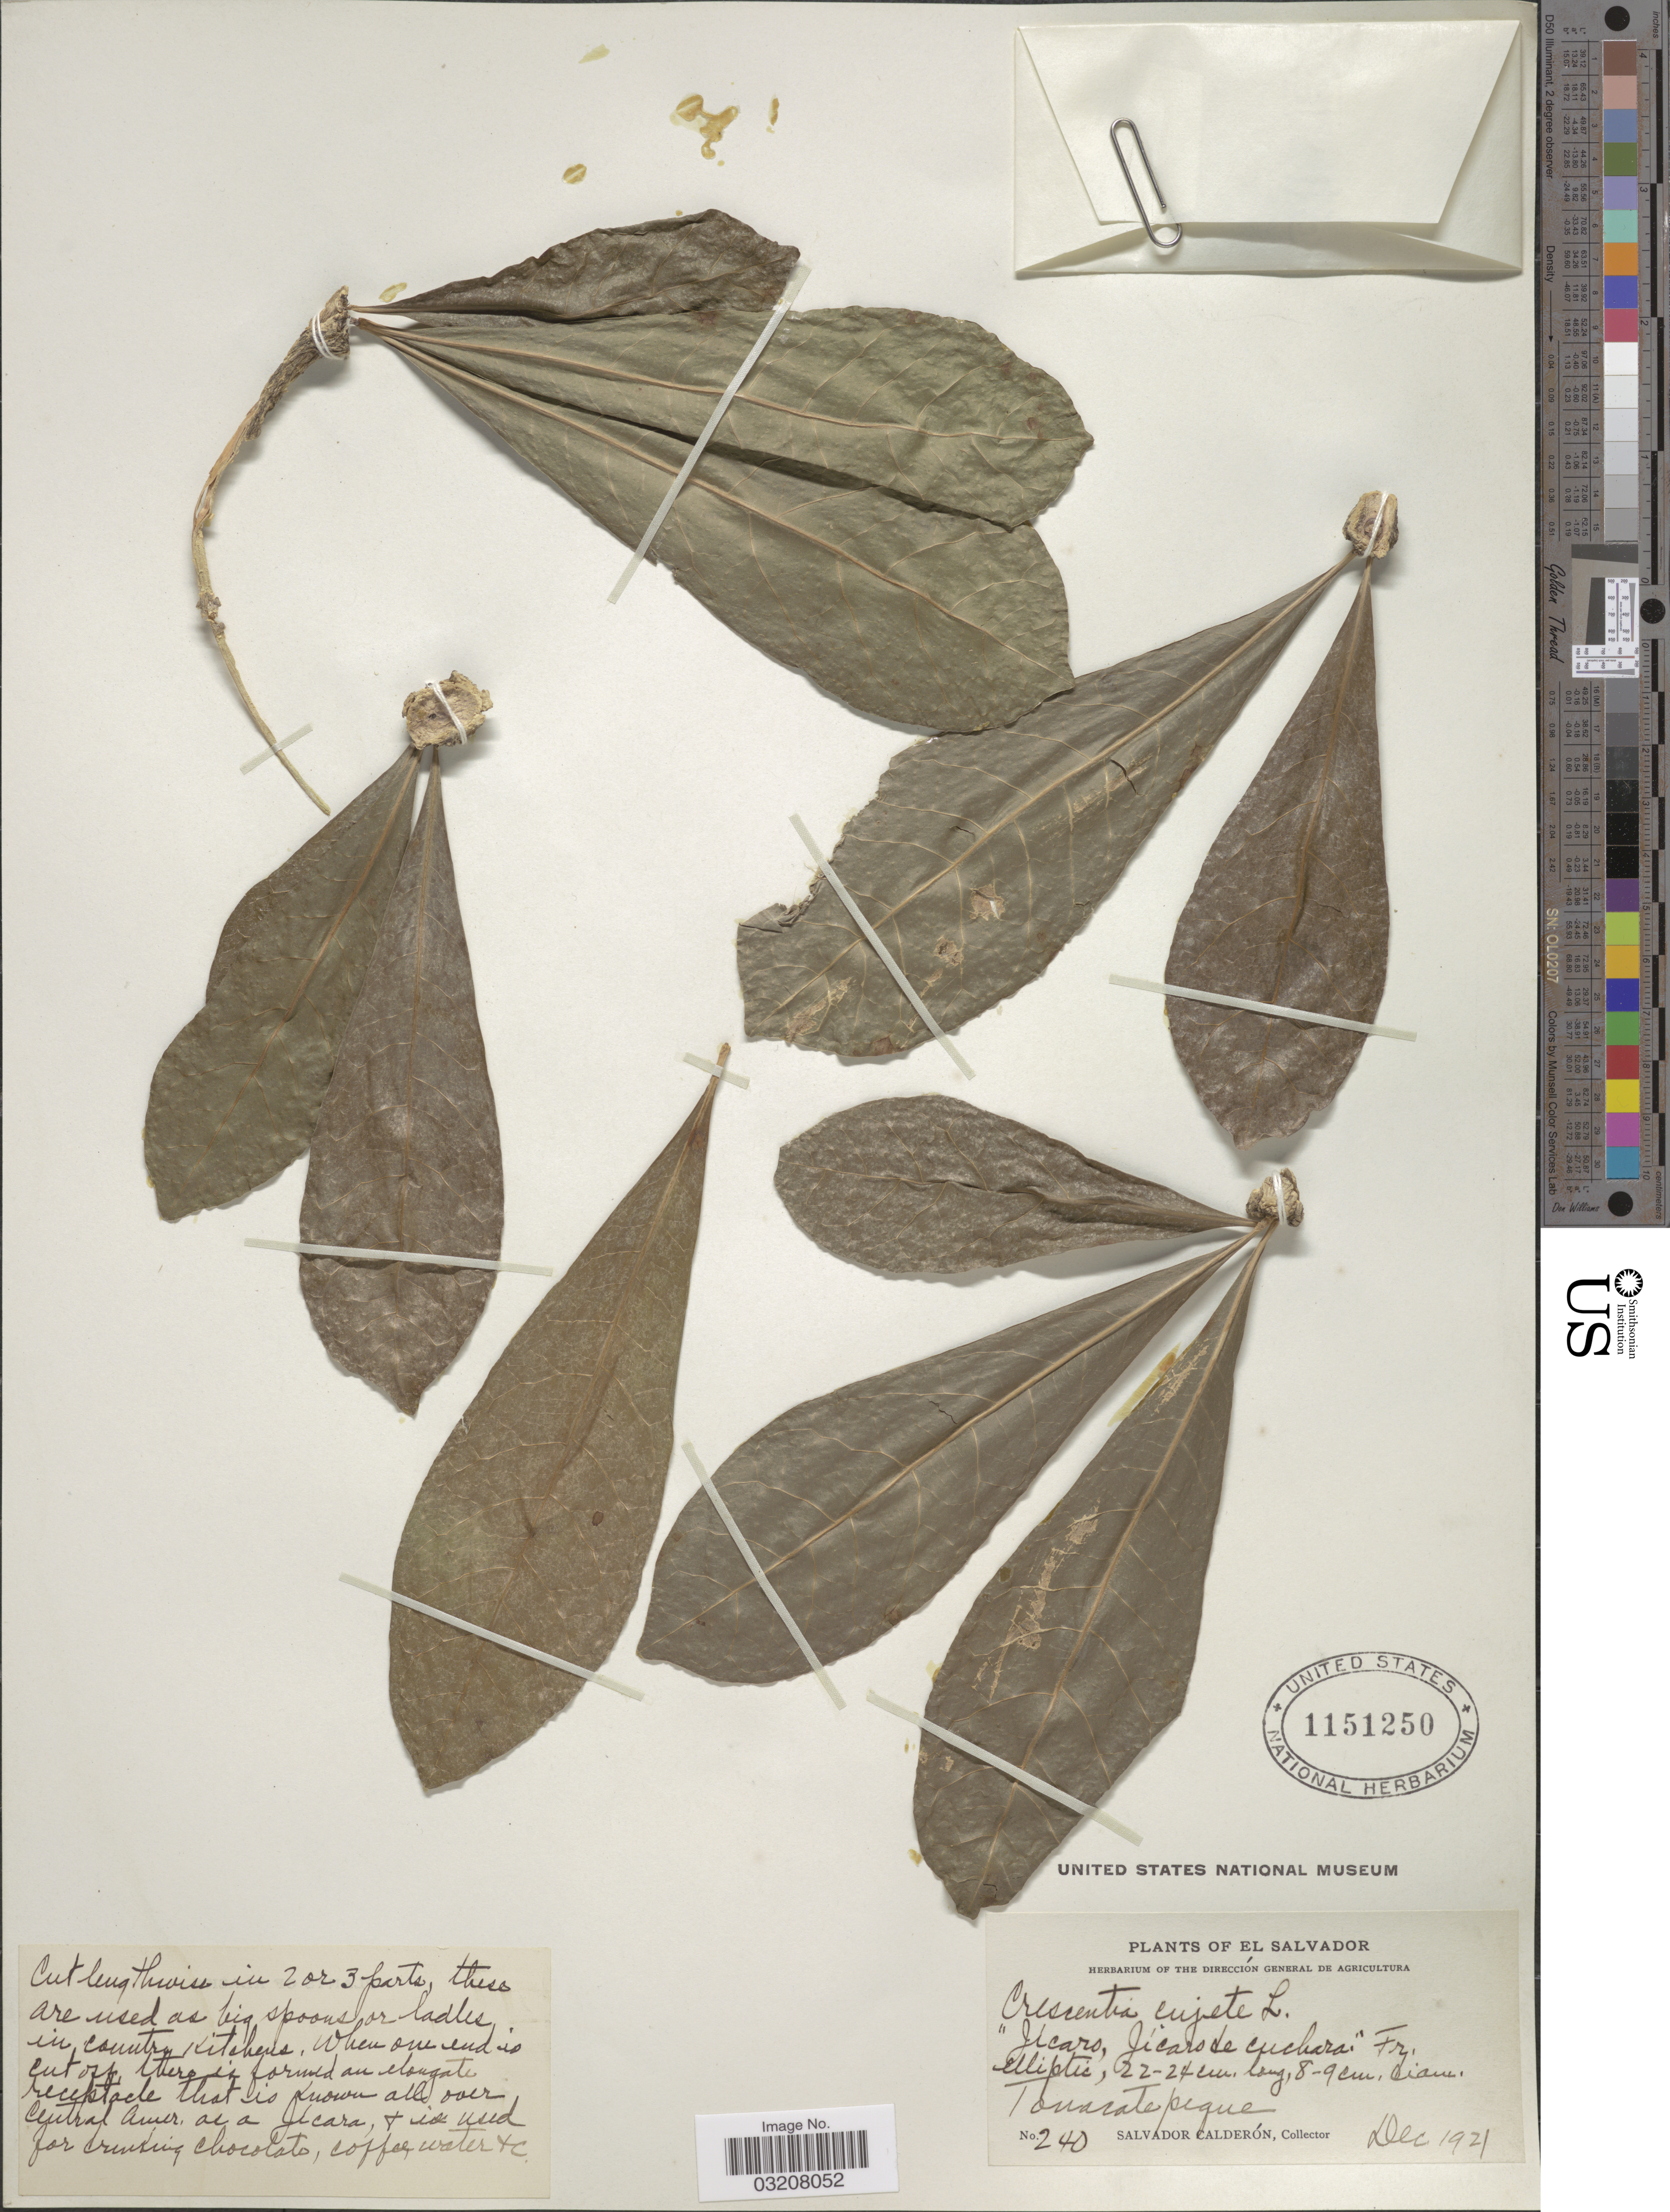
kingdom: Plantae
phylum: Tracheophyta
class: Magnoliopsida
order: Lamiales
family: Bignoniaceae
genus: Crescentia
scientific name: Crescentia cujete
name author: L.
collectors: S. Calderón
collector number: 240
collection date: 1921-12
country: El Salvador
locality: Tonacatepeque.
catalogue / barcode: US 1151250